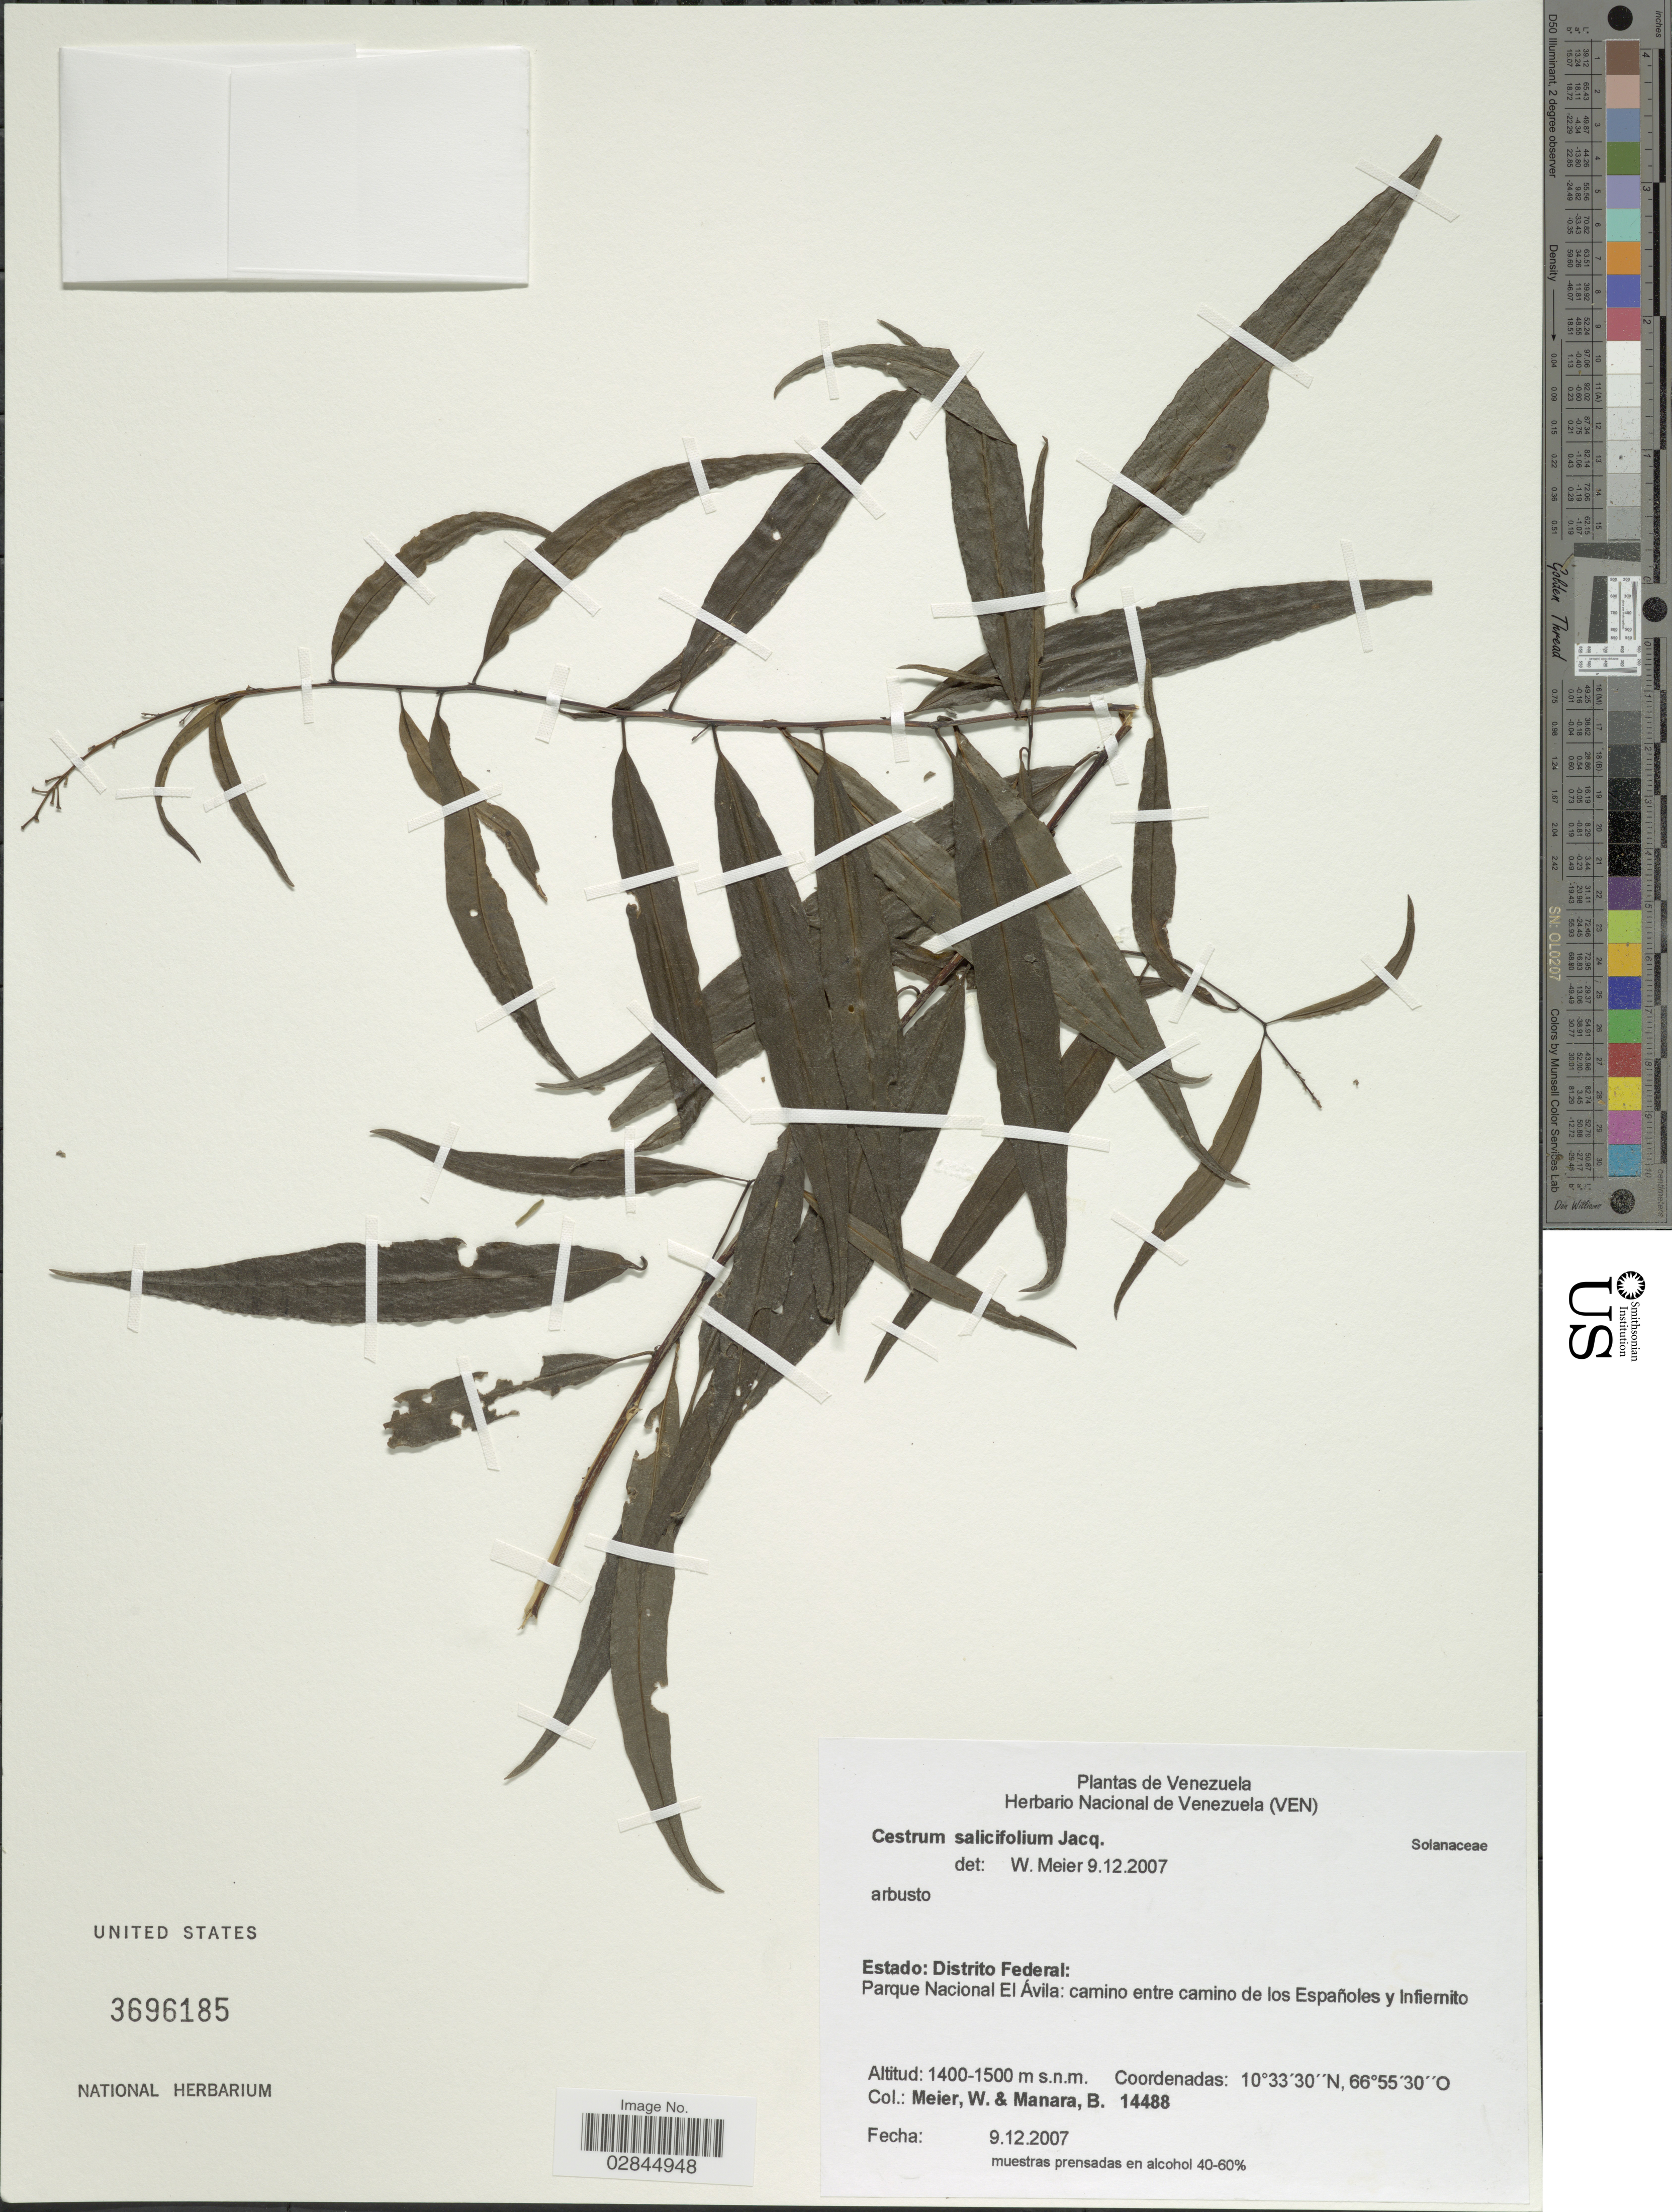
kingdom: Plantae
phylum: Tracheophyta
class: Magnoliopsida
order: Solanales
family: Solanaceae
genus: Cestrum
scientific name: Cestrum salicifolium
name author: Jacq.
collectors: W. Meier & B. Manara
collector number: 14488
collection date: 2007-12-09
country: Venezuela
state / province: Miranda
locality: Estado: Distrito Federal: Parque Nacional El Ávila: camino entre camino de los Españoles y Infiernito.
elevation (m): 1400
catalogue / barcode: US 3696185